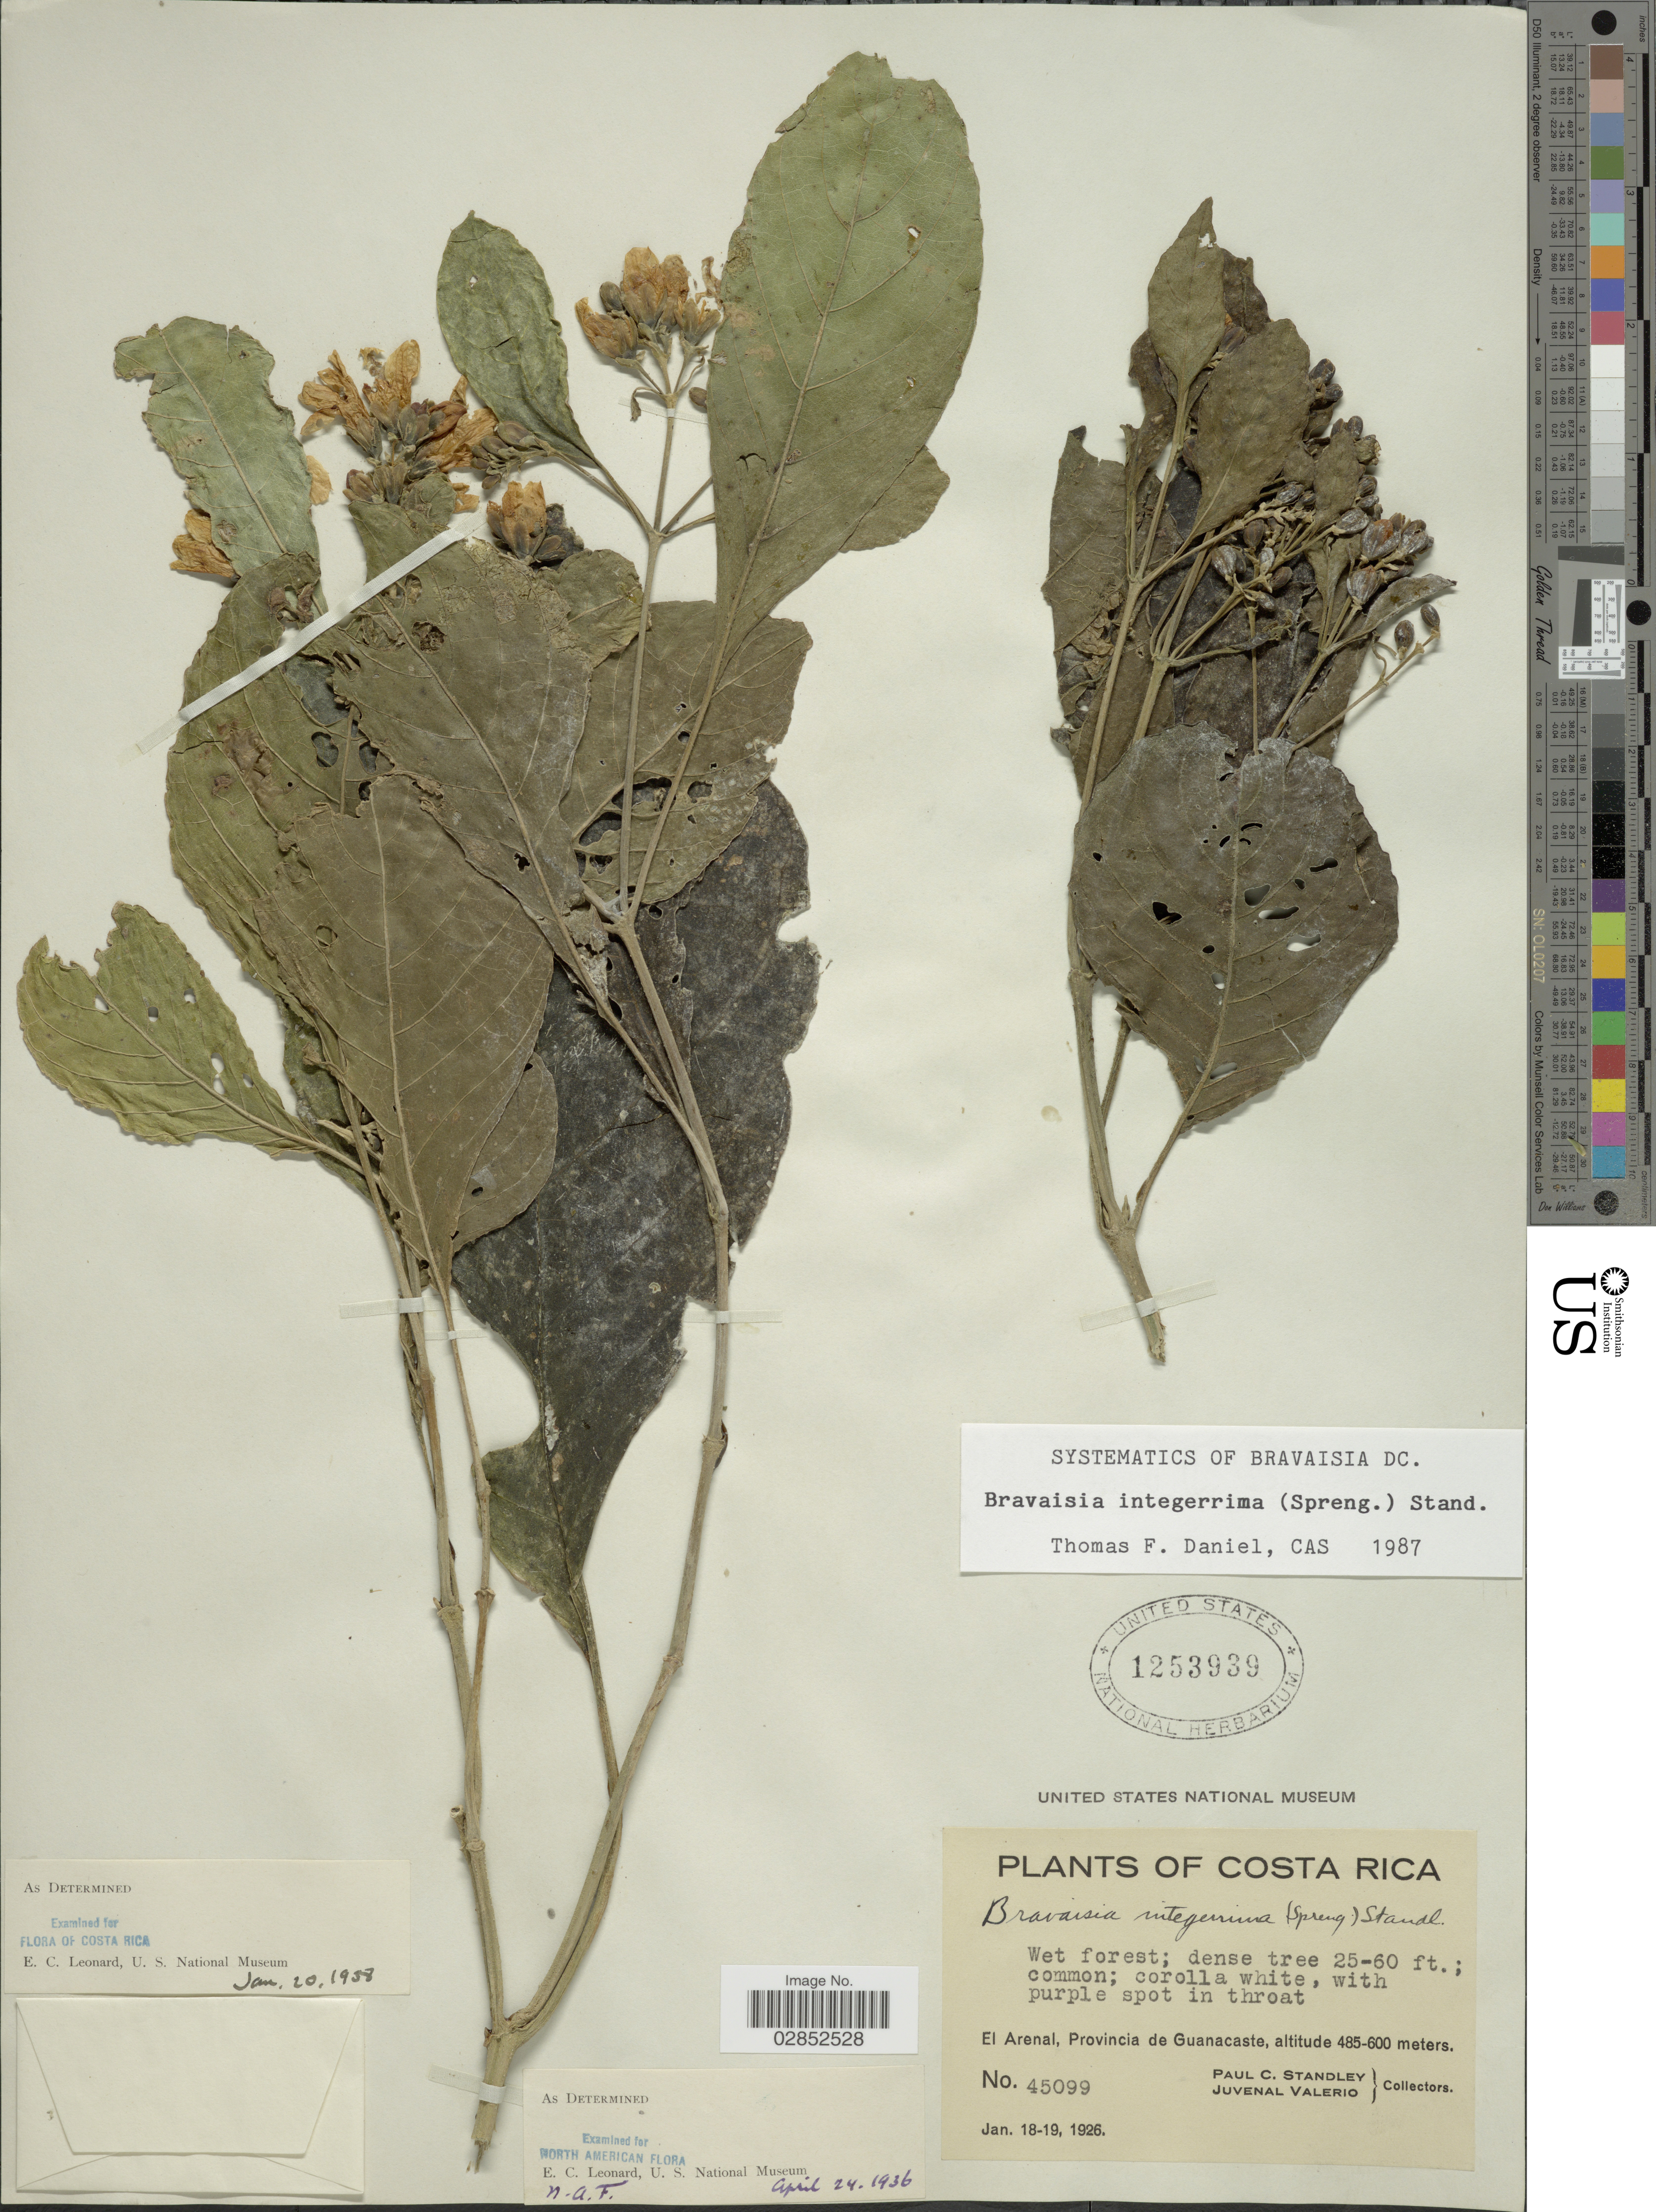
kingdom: Plantae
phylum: Tracheophyta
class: Magnoliopsida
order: Lamiales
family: Acanthaceae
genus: Bravaisia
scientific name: Bravaisia integerrima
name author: (Spreng.) Standl.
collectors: P. C. Standley & J. Valerio R.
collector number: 45099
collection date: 1926-01-18/1926-01-19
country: Costa Rica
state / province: Guanacaste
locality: El Arenal, Provincia de Guanacaste.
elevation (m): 485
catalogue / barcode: US 1253939